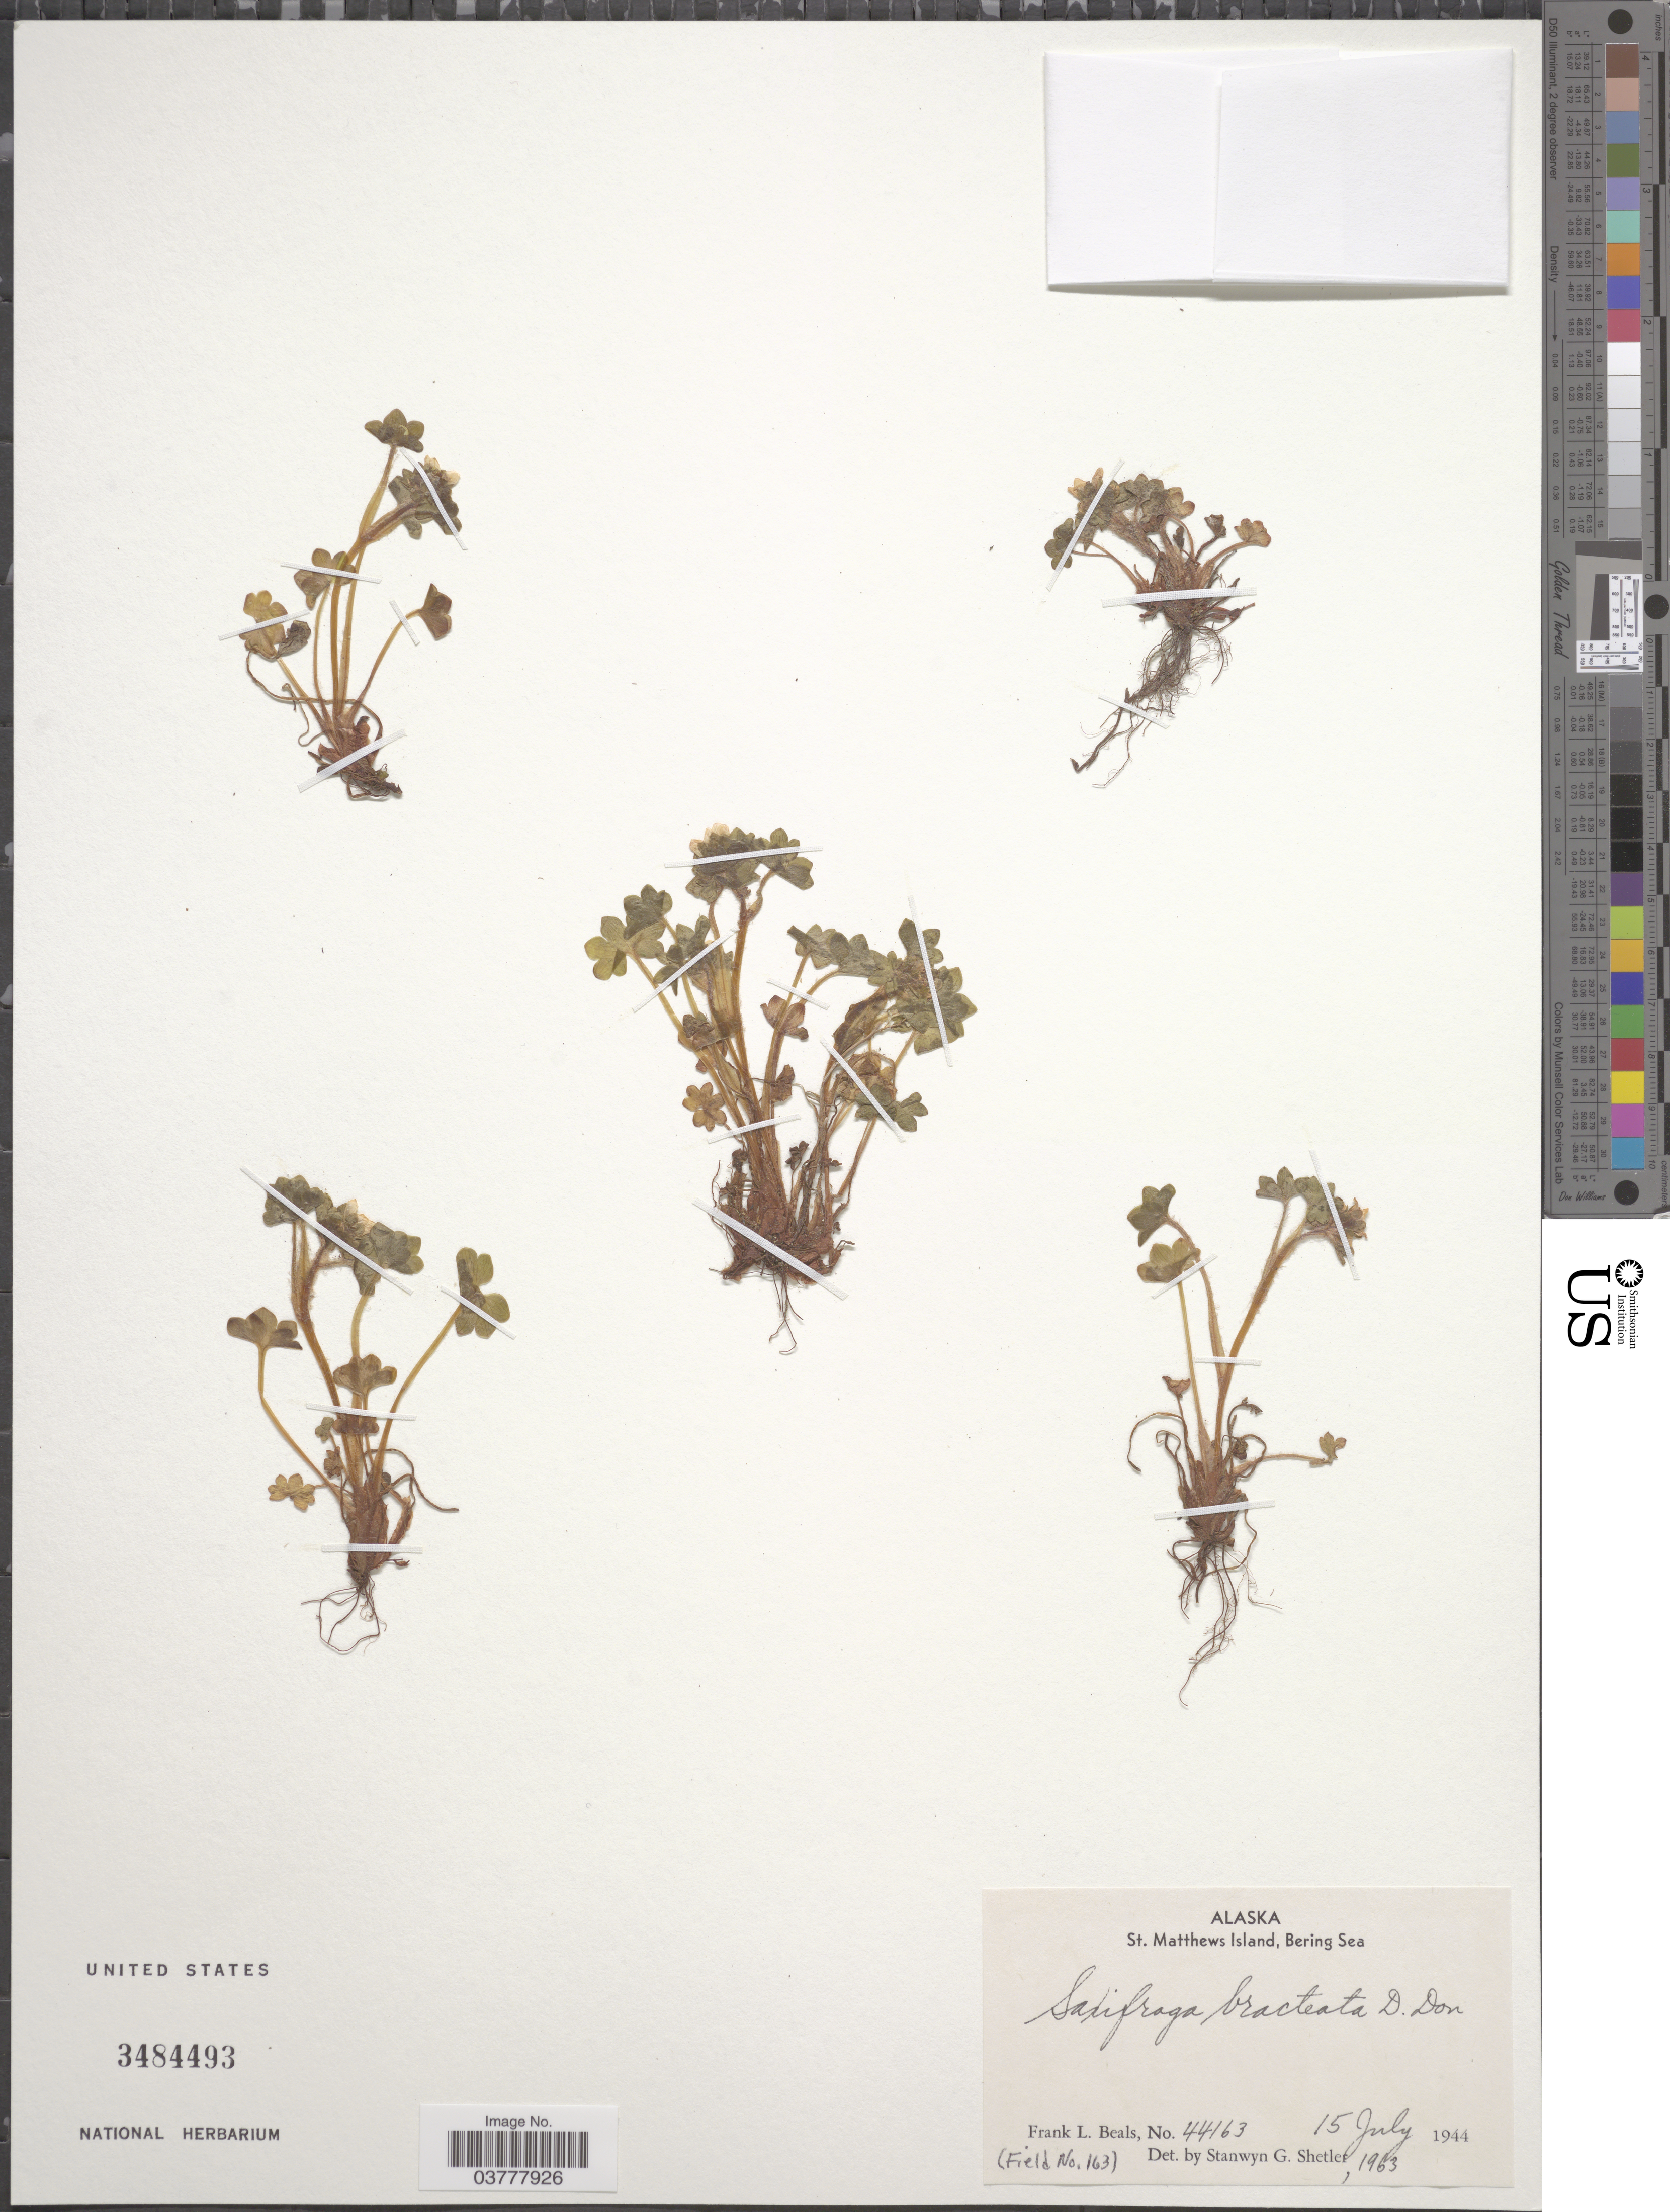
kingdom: Plantae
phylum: Tracheophyta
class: Magnoliopsida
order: Saxifragales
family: Saxifragaceae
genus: Saxifraga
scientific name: Saxifraga bracteata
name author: D. Don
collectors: F. Beals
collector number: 44163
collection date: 1944-07-15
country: United States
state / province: Alaska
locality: St. Matthews Island, Bering Sea.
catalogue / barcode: US 3484493